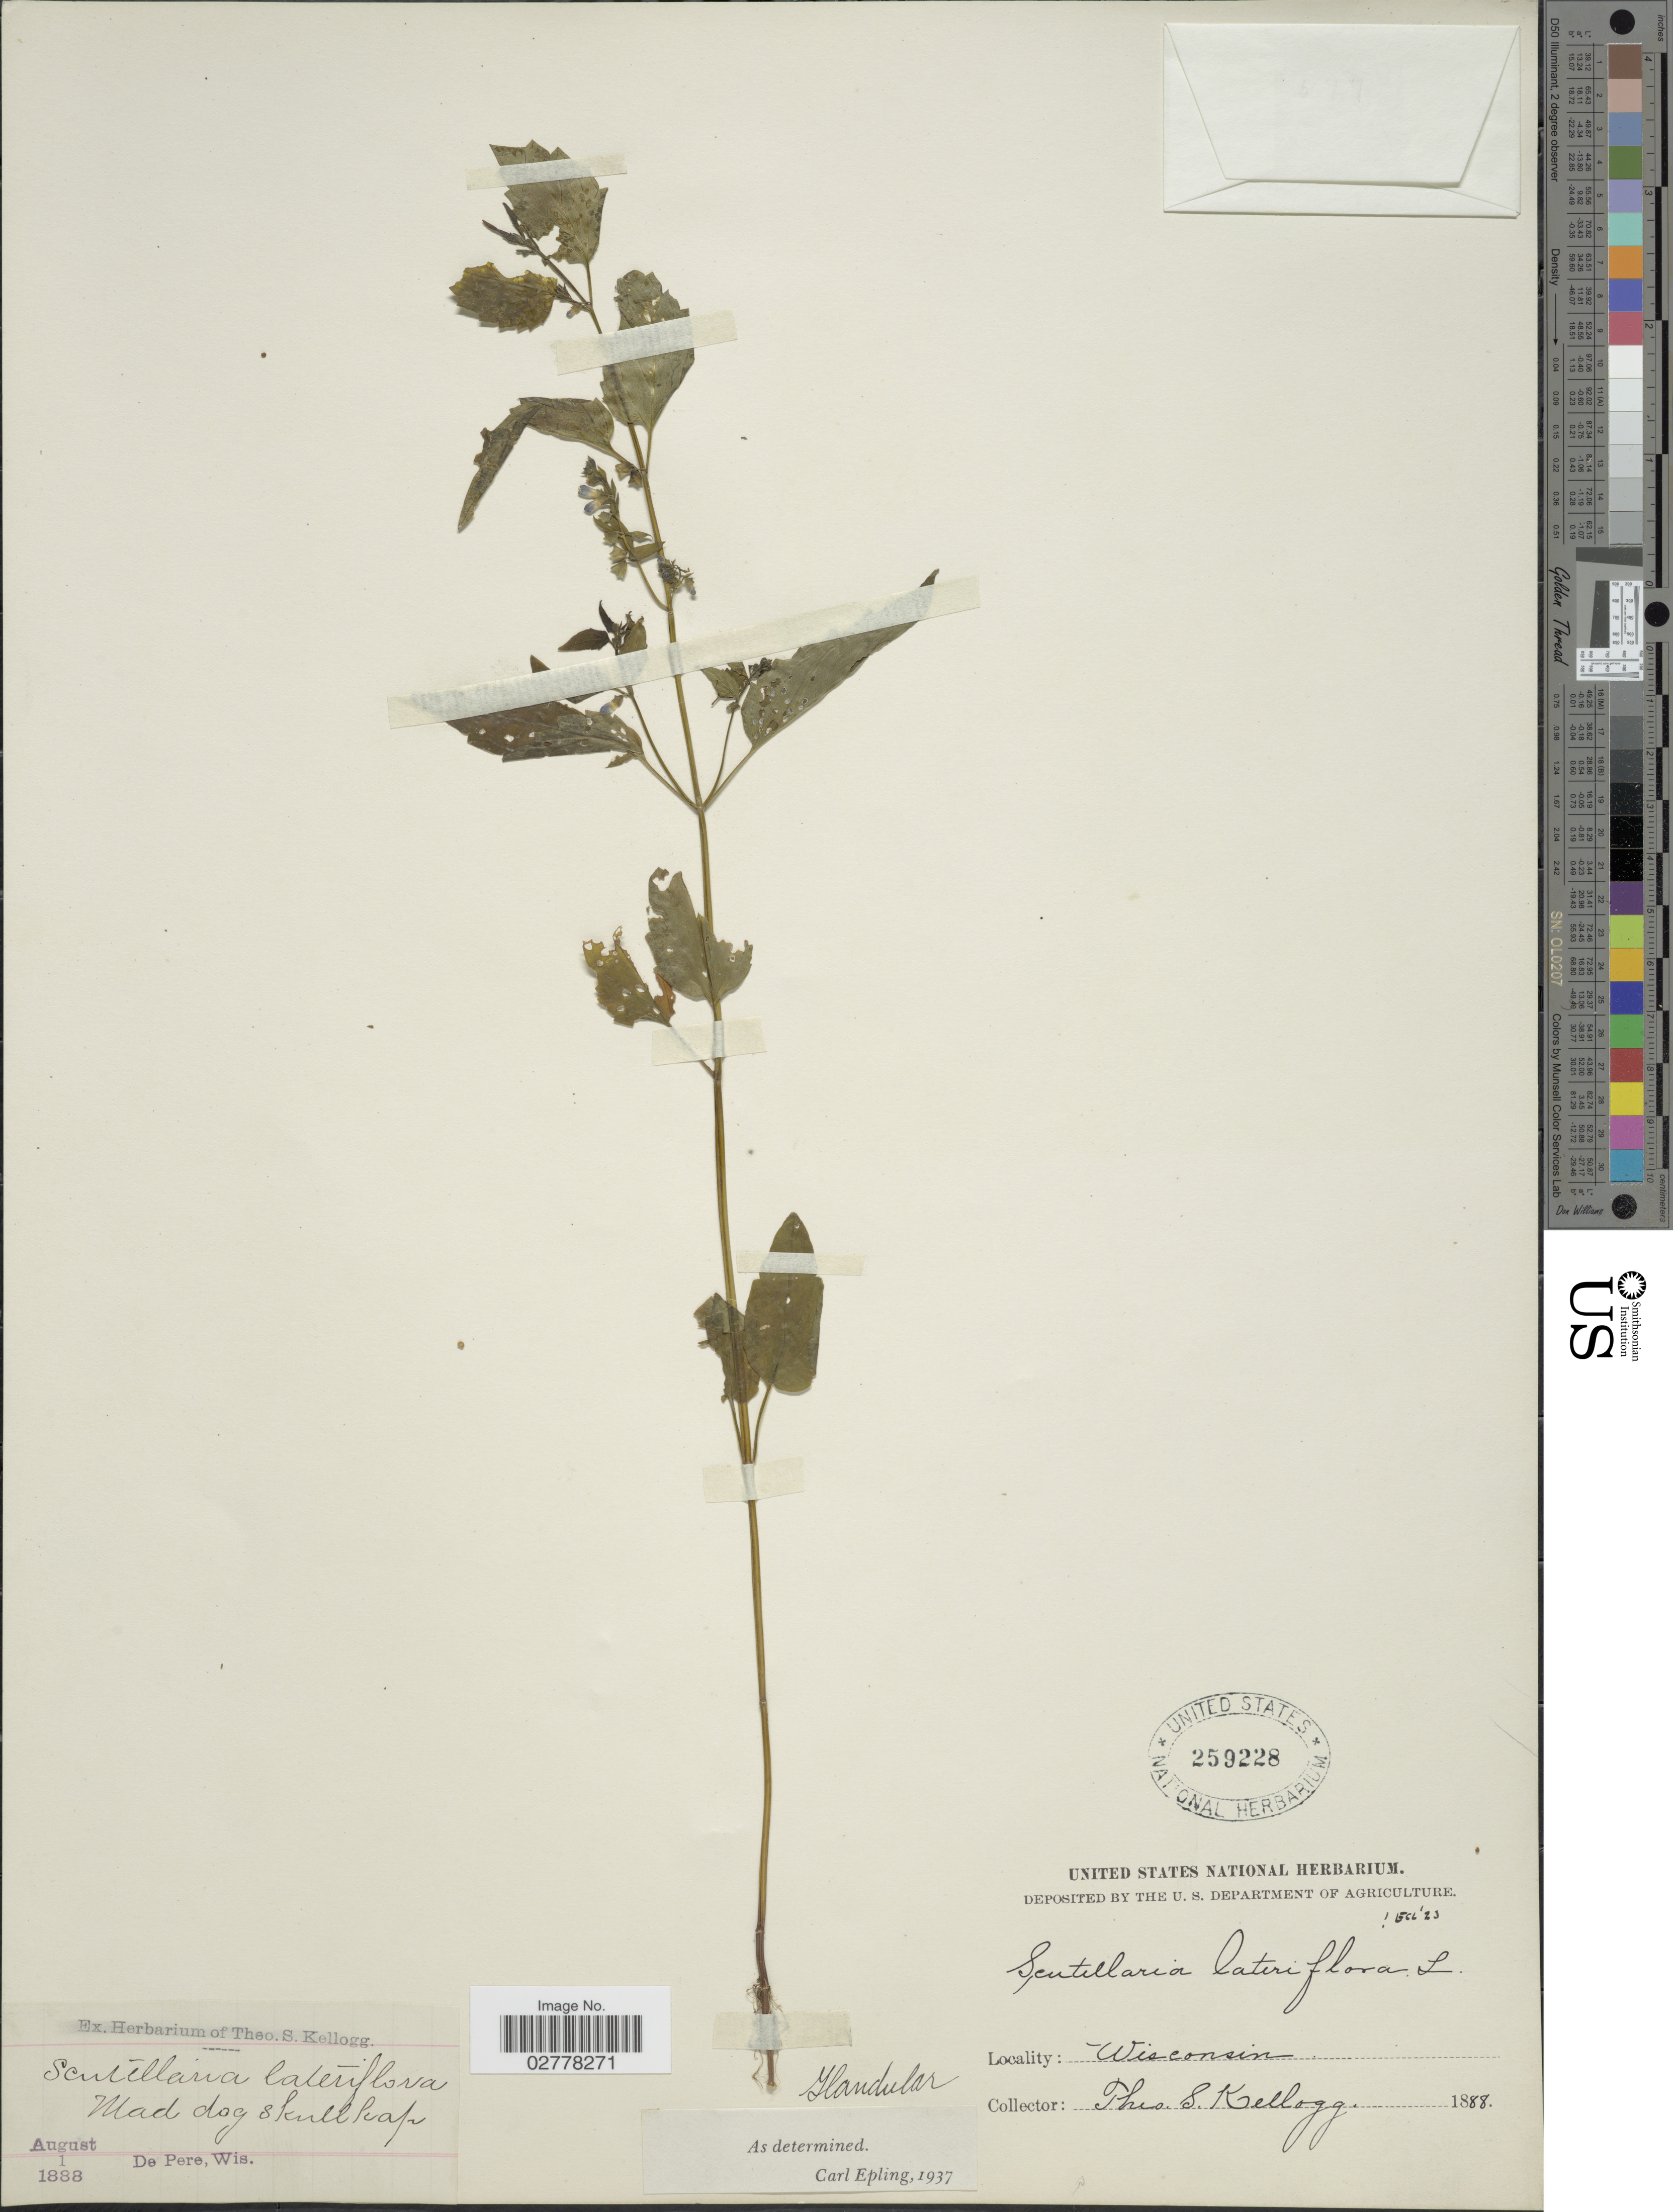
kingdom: Plantae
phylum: Tracheophyta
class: Magnoliopsida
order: Lamiales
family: Lamiaceae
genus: Scutellaria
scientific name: Scutellaria lateriflora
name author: L.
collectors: T. S. Kellogg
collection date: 1888-08-01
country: United States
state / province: Wisconsin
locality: De Pere.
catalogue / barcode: US 259228